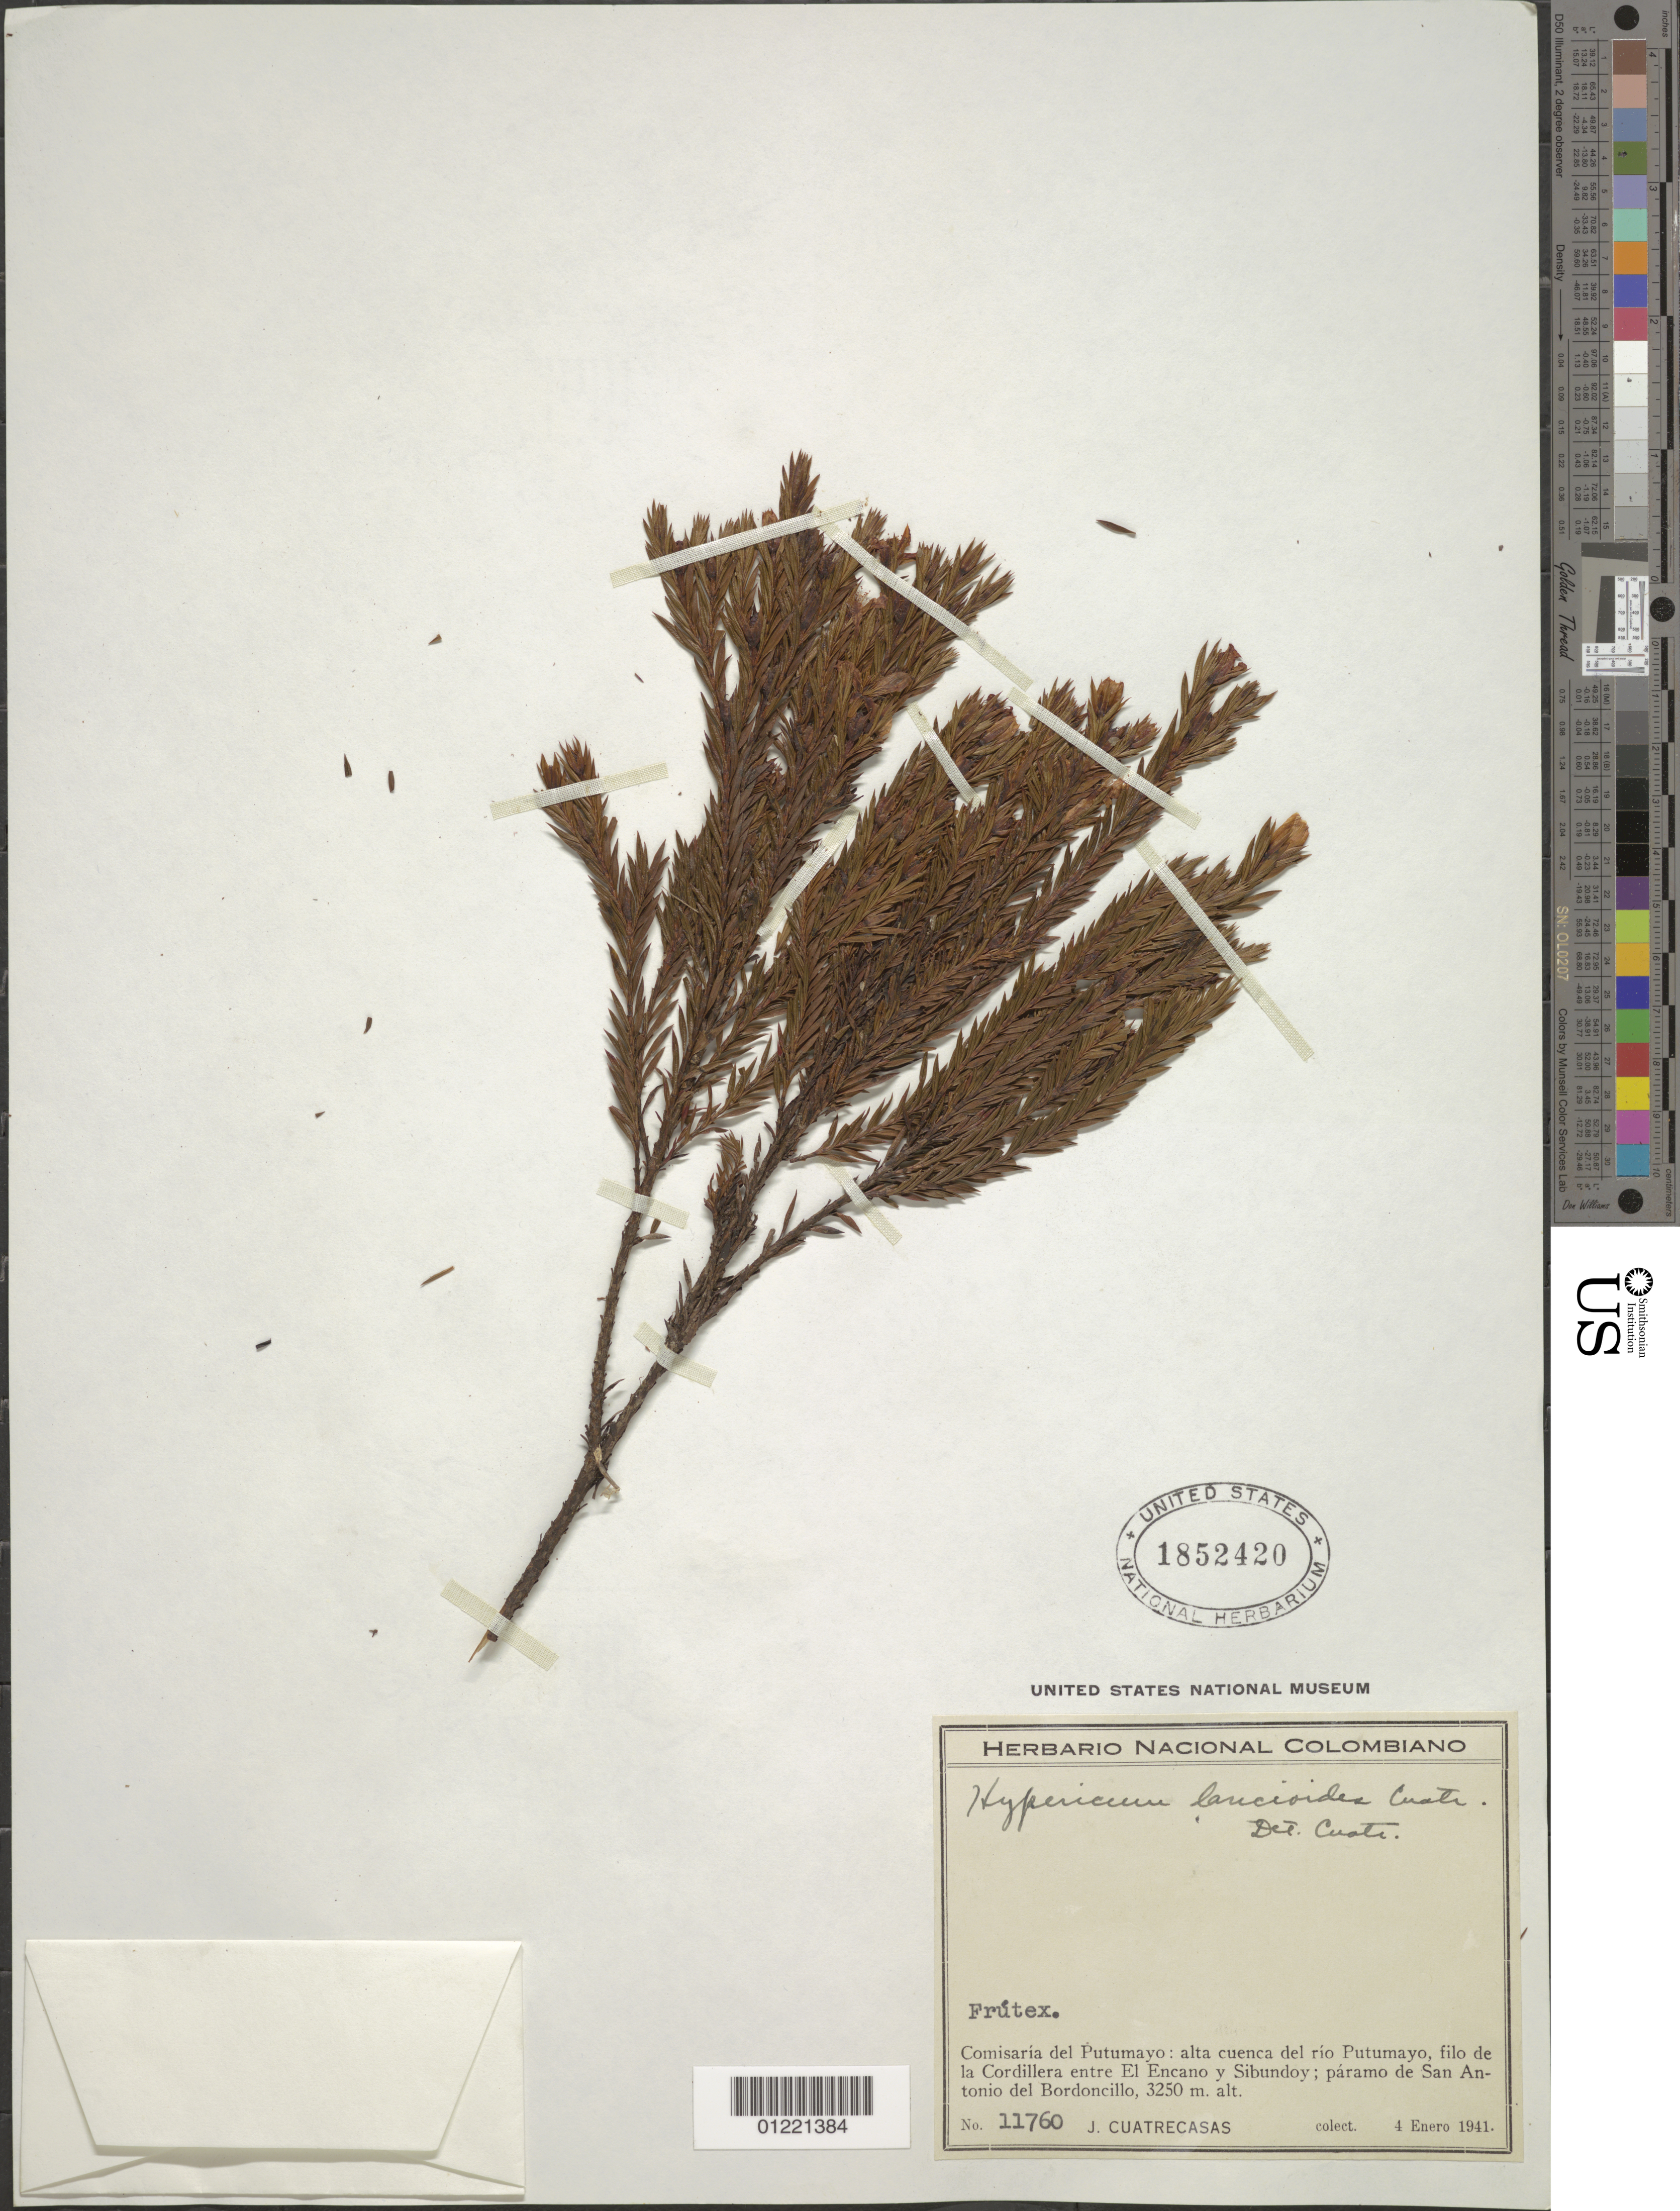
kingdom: Plantae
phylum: Tracheophyta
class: Magnoliopsida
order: Malpighiales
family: Hypericaceae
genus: Hypericum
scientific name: Hypericum lancioides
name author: Cuatrec.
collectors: J. Cuatrecasas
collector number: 11760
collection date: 1941-01-04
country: Colombia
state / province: Putumayo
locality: alta cuenca del rio Putumayo, filo de la Cordillera entre El Encano y Sibundoy; paramo de San Antonio del Bordoncillo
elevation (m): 3250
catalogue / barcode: US 1852420